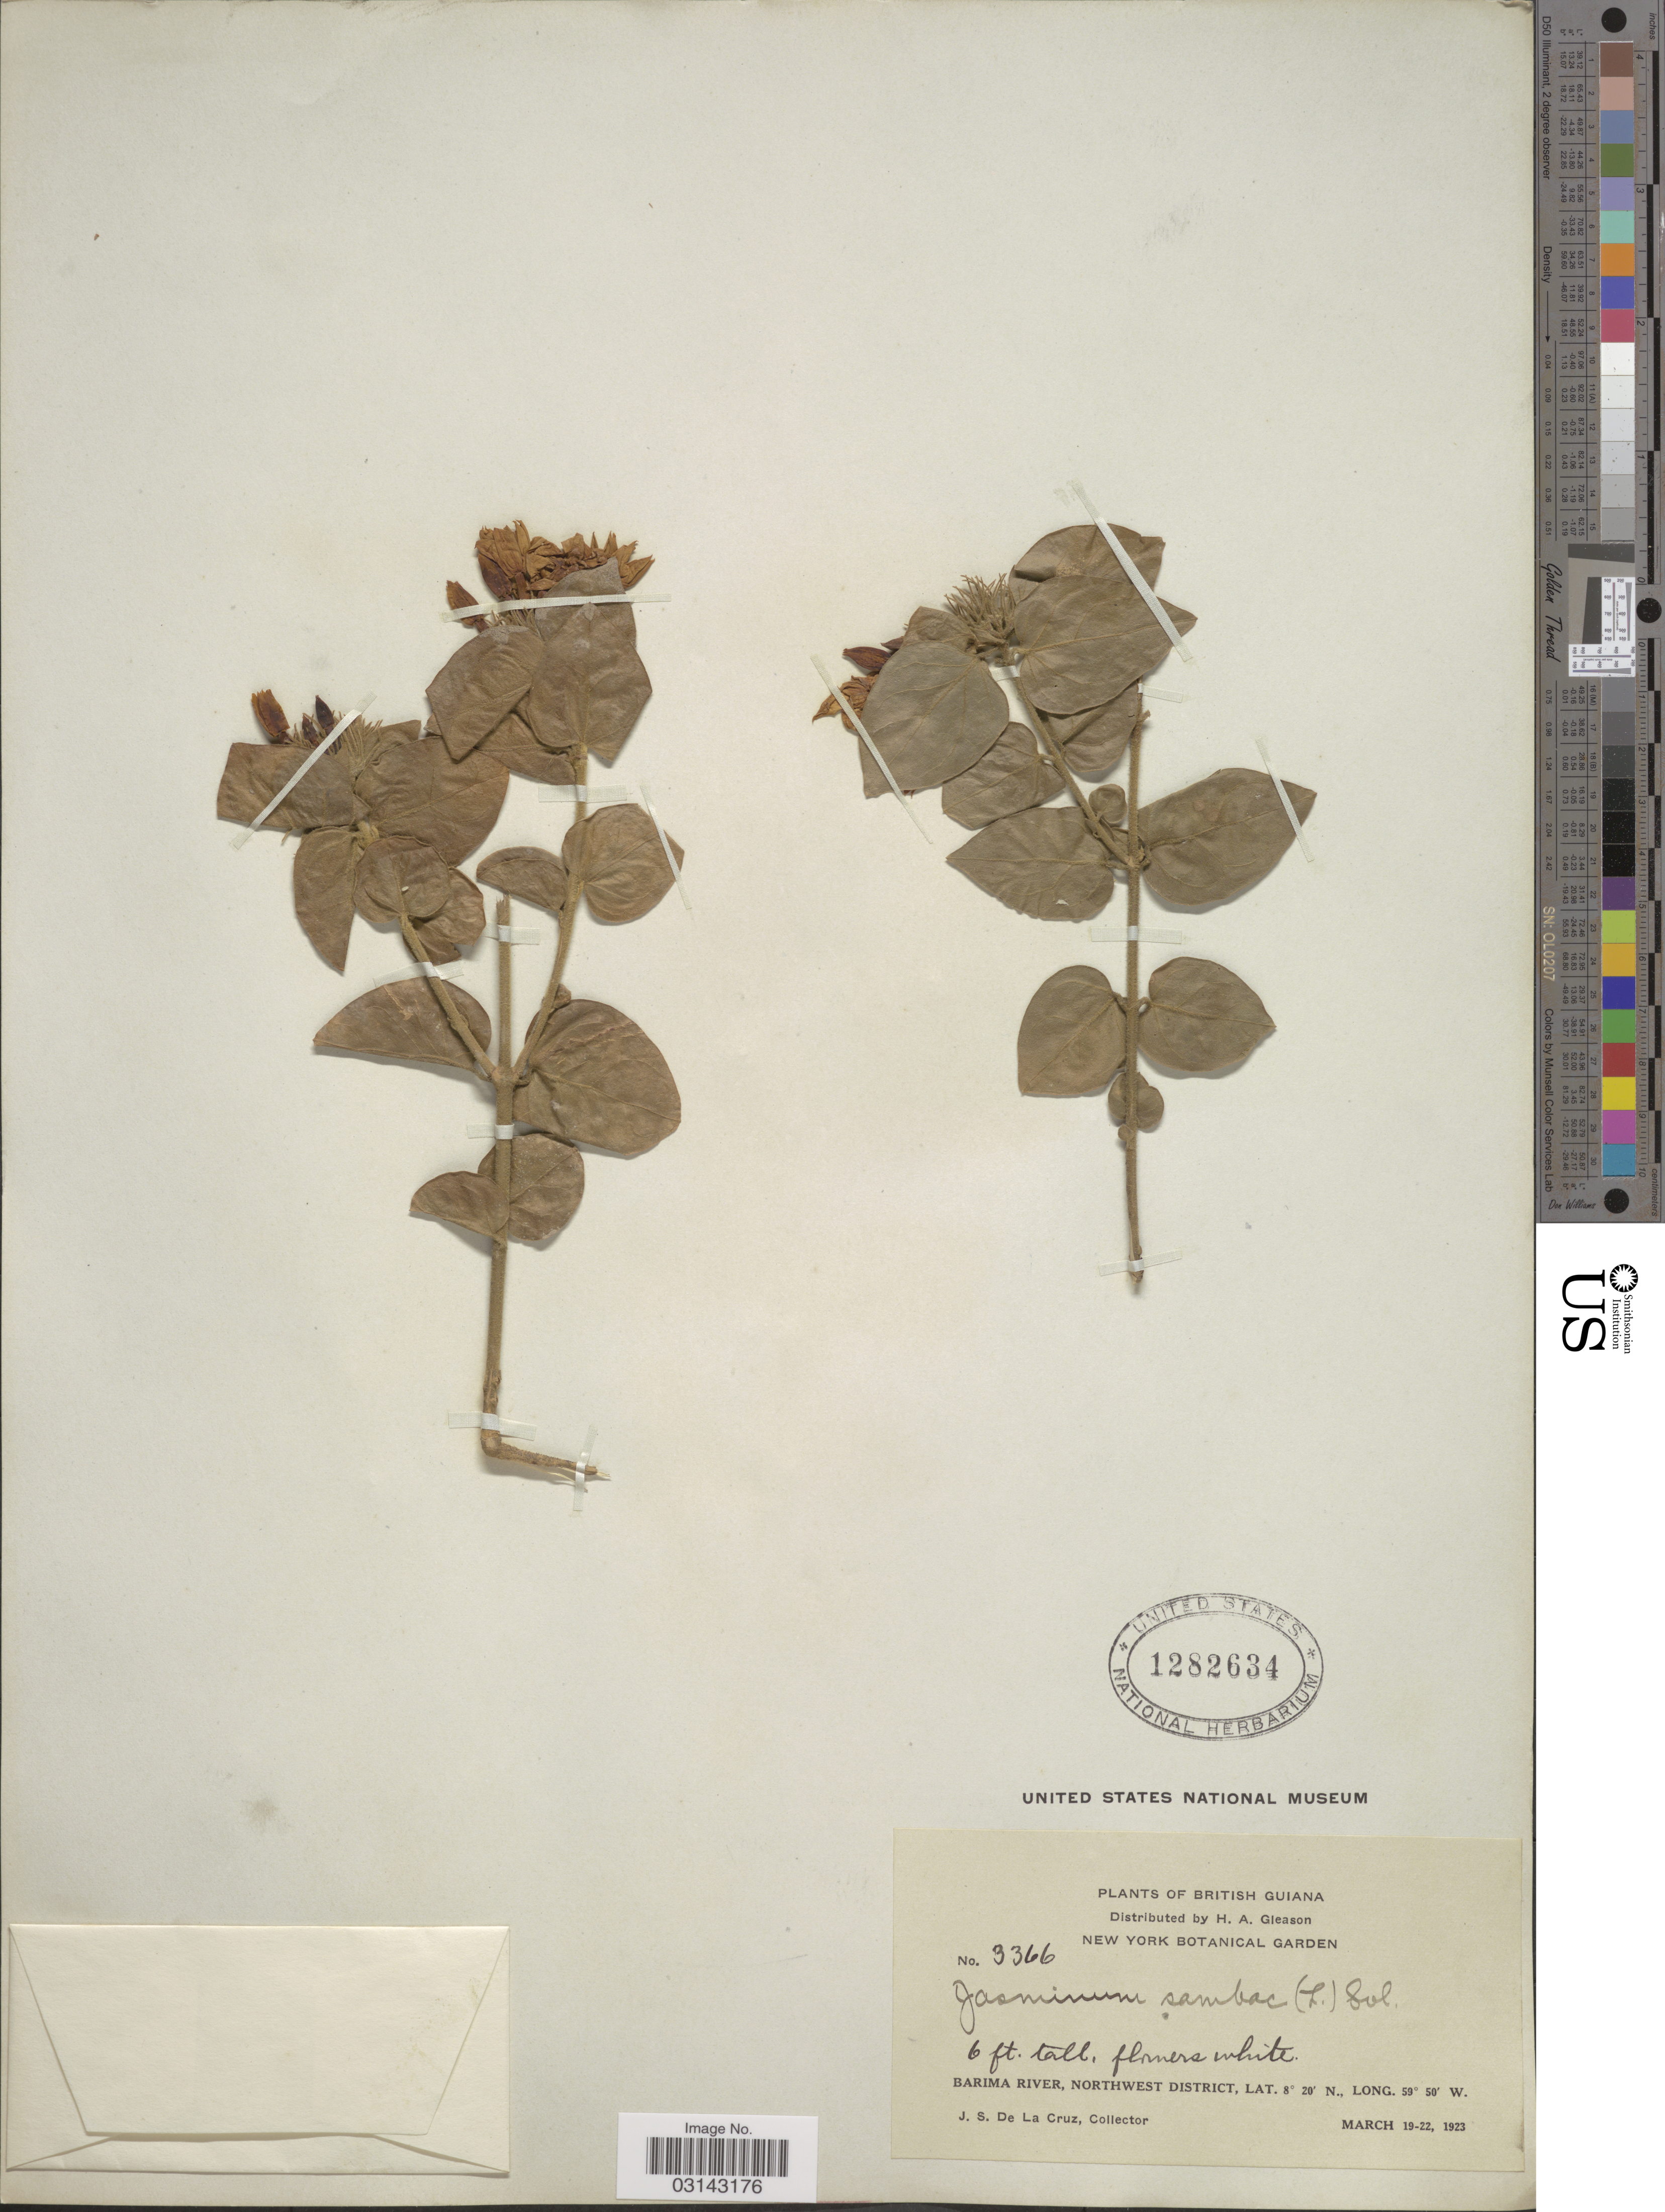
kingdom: Plantae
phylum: Tracheophyta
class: Magnoliopsida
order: Lamiales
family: Oleaceae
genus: Jasminum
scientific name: Jasminum pubescens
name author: (Retz.) Willd.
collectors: J. S. de la Cruz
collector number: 3366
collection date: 1923-03-19/1923-03-22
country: Guyana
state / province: Barima-Waini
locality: British Guiana. Barima River, Northwest District.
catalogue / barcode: US 1282634